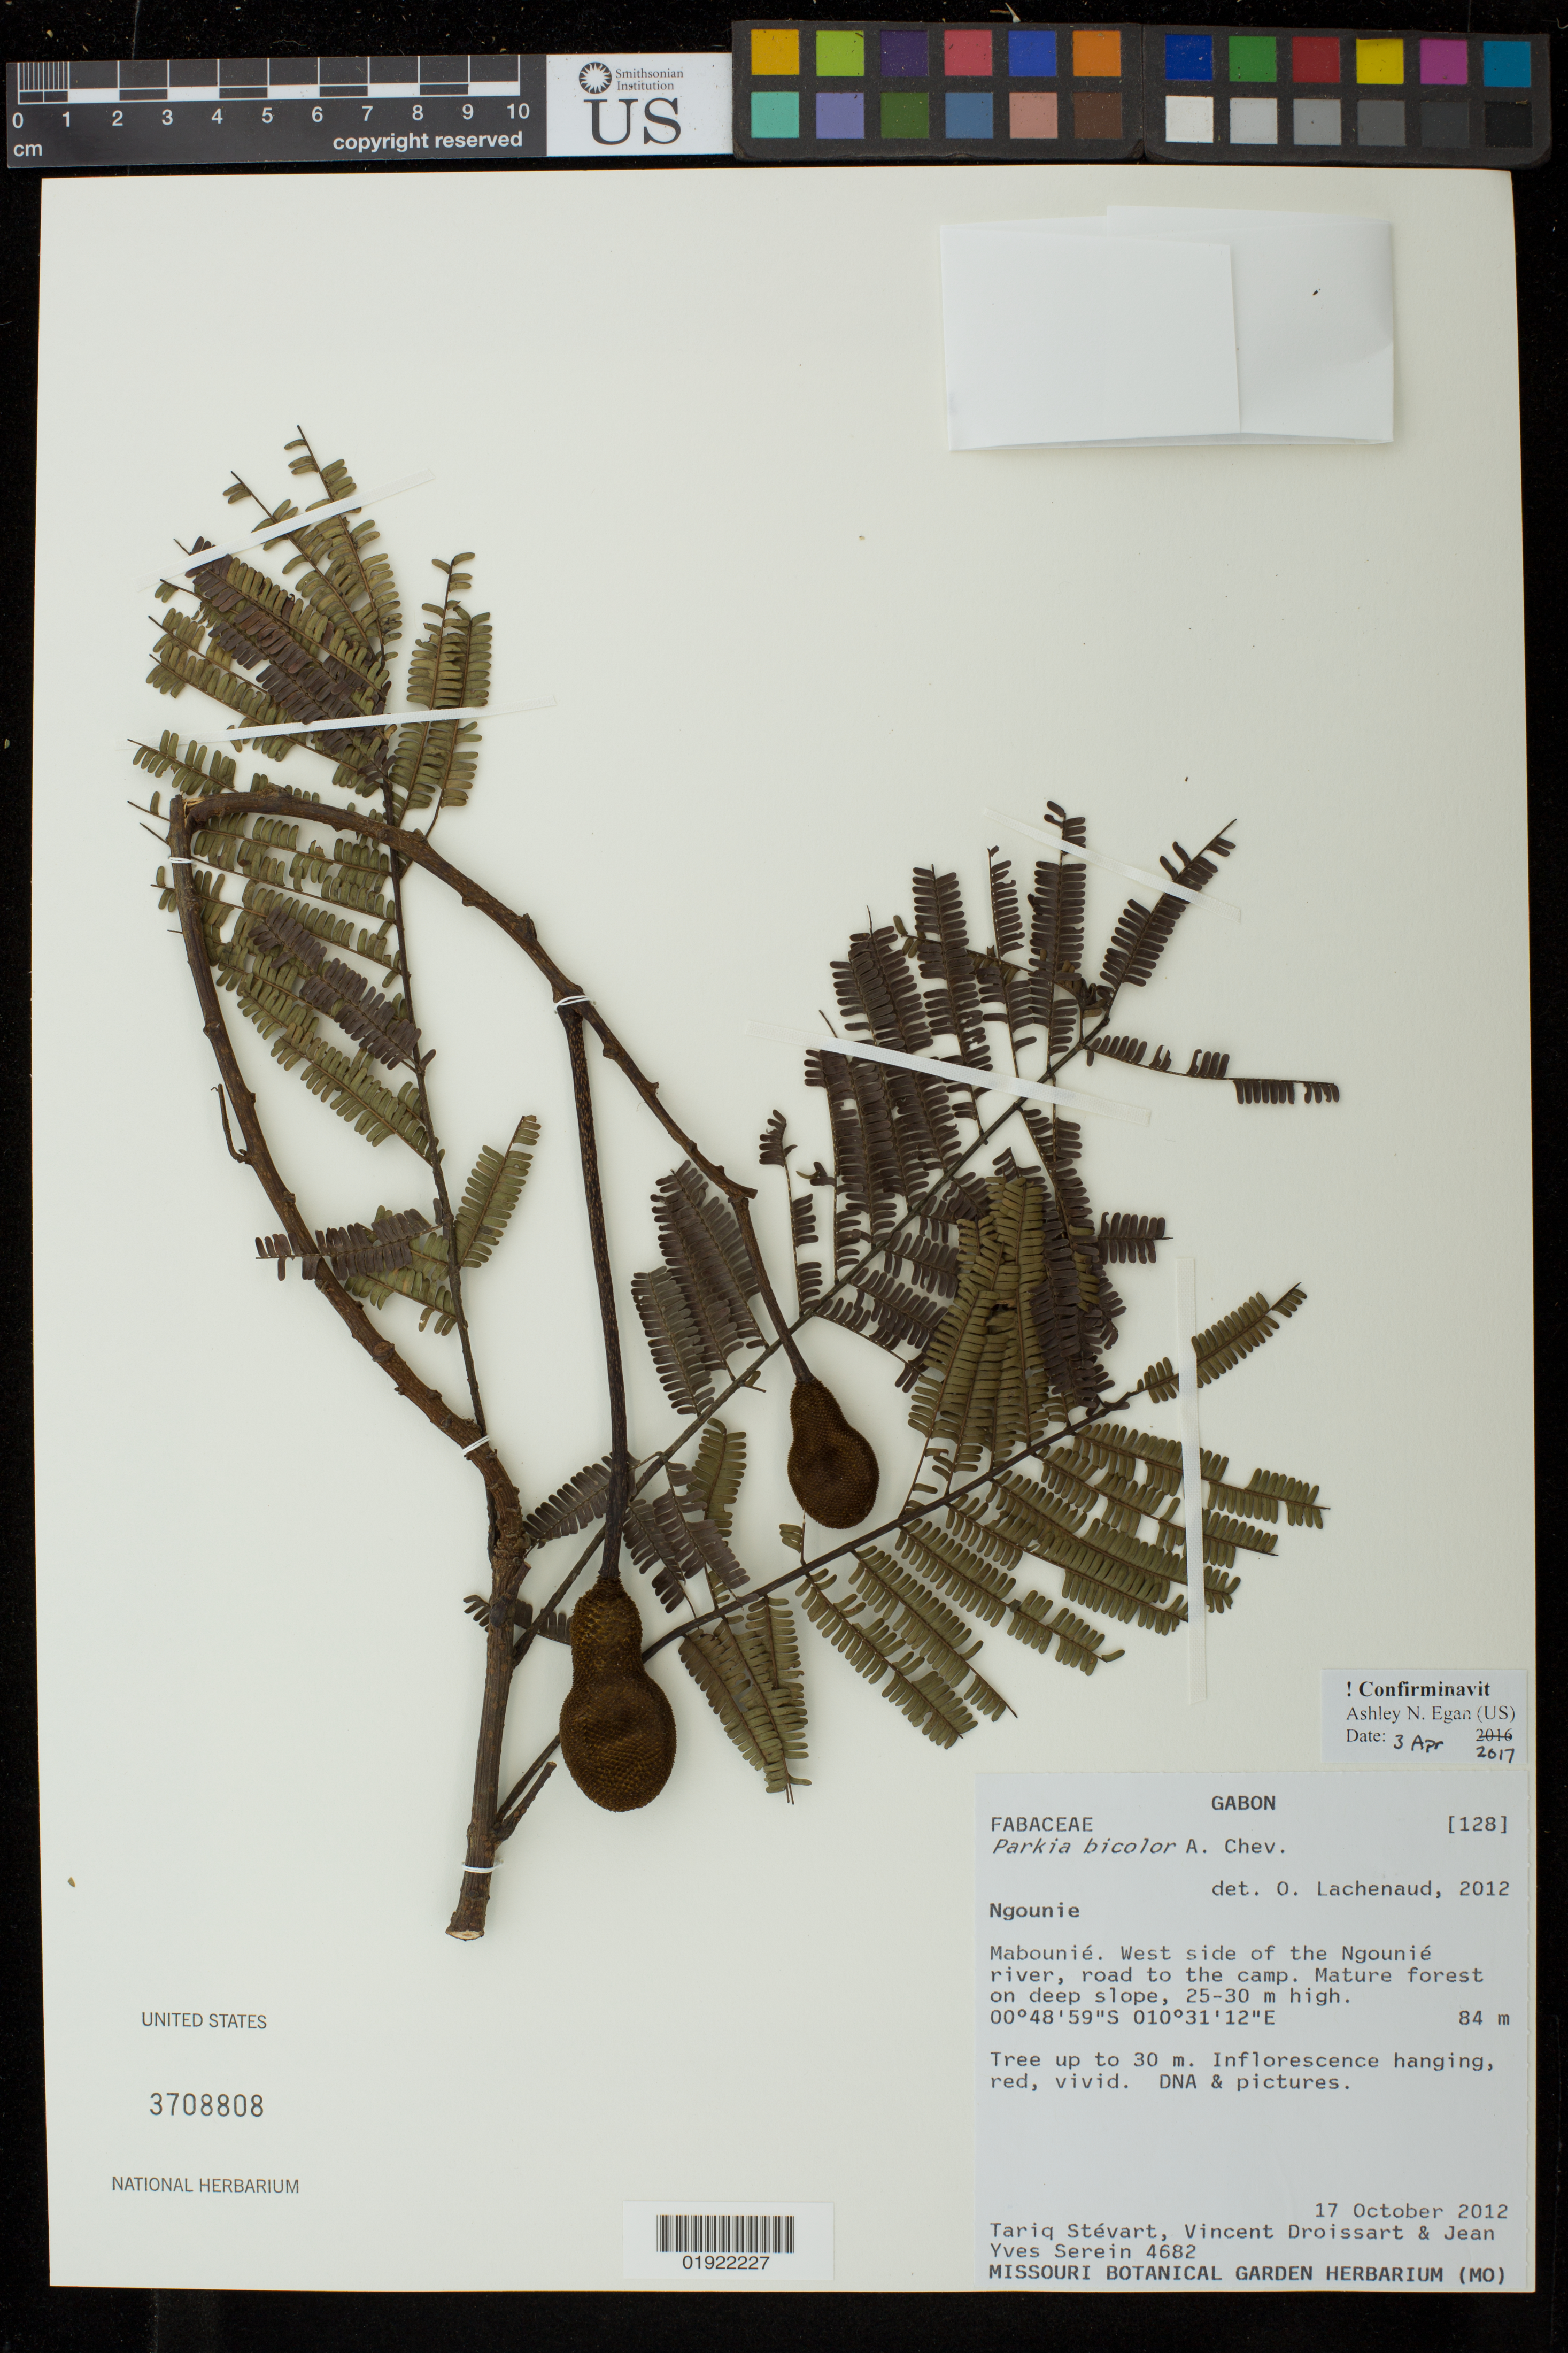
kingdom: Plantae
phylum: Tracheophyta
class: Magnoliopsida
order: Fabales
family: Fabaceae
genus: Parkia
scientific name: Parkia bicolor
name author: A. Chev.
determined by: Egan, Ashley N., (US), Smithsonian Institution - National Museum of Natural History (UNITED STATES)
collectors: T. Stévart, V. Droissart & J. Serein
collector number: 4682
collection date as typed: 17 October 2012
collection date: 2012-10-17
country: Gabon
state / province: Ngounie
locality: Mabounie. west side of the Ngounie river, road to the camp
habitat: mature forest on deep slope, 25-30 m high.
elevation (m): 84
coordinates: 0 48 59 S, 10 31 12 E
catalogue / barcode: US 3708808